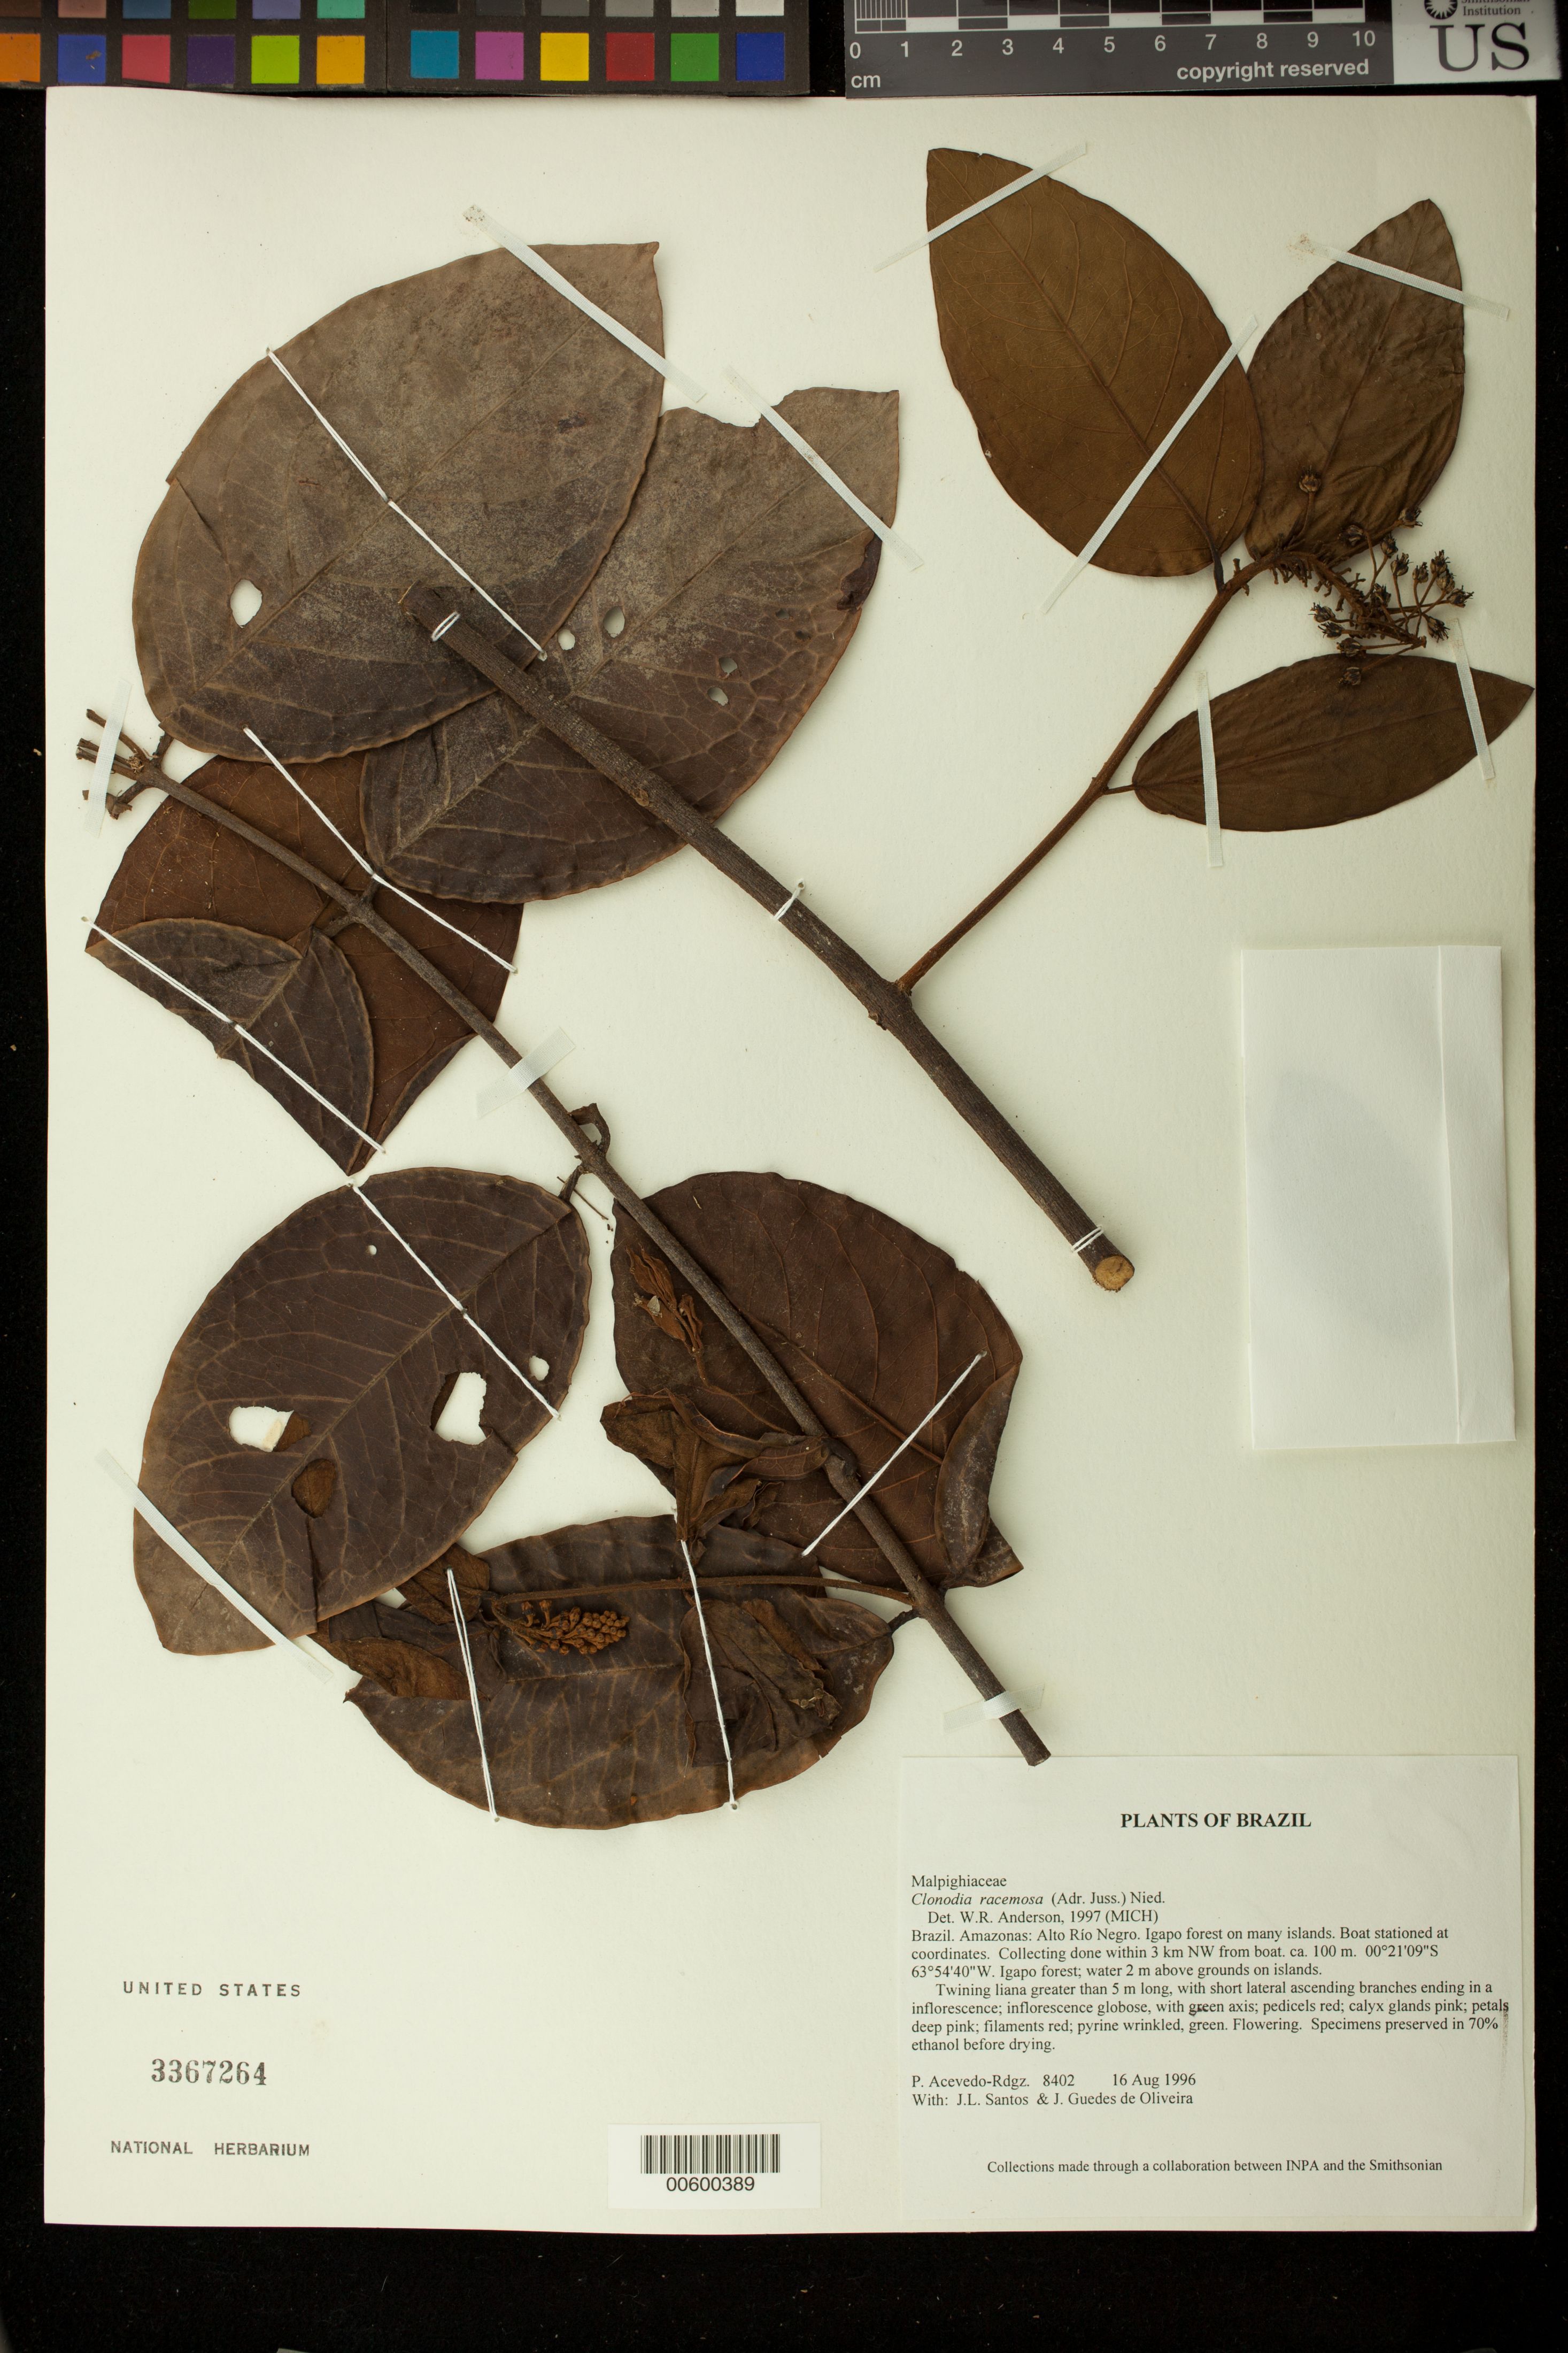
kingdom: Plantae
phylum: Tracheophyta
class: Magnoliopsida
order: Malpighiales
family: Malpighiaceae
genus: Heteropterys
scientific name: Heteropterys racemosa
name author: A. Juss.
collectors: P. Acevedo-Rodr., J. L. Santos & J. Guedes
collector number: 8402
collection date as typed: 16 Aug 1996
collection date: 1996-08-16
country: Brazil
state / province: Amazonas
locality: Amazonas: Alto Río Negro. Igapo forest on many islands. Boat stationed at coordinates. Collecting done within 3 km NW from boat.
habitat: Igapo forest; water 2 m above grounds on islands.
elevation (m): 100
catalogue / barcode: US 3367264